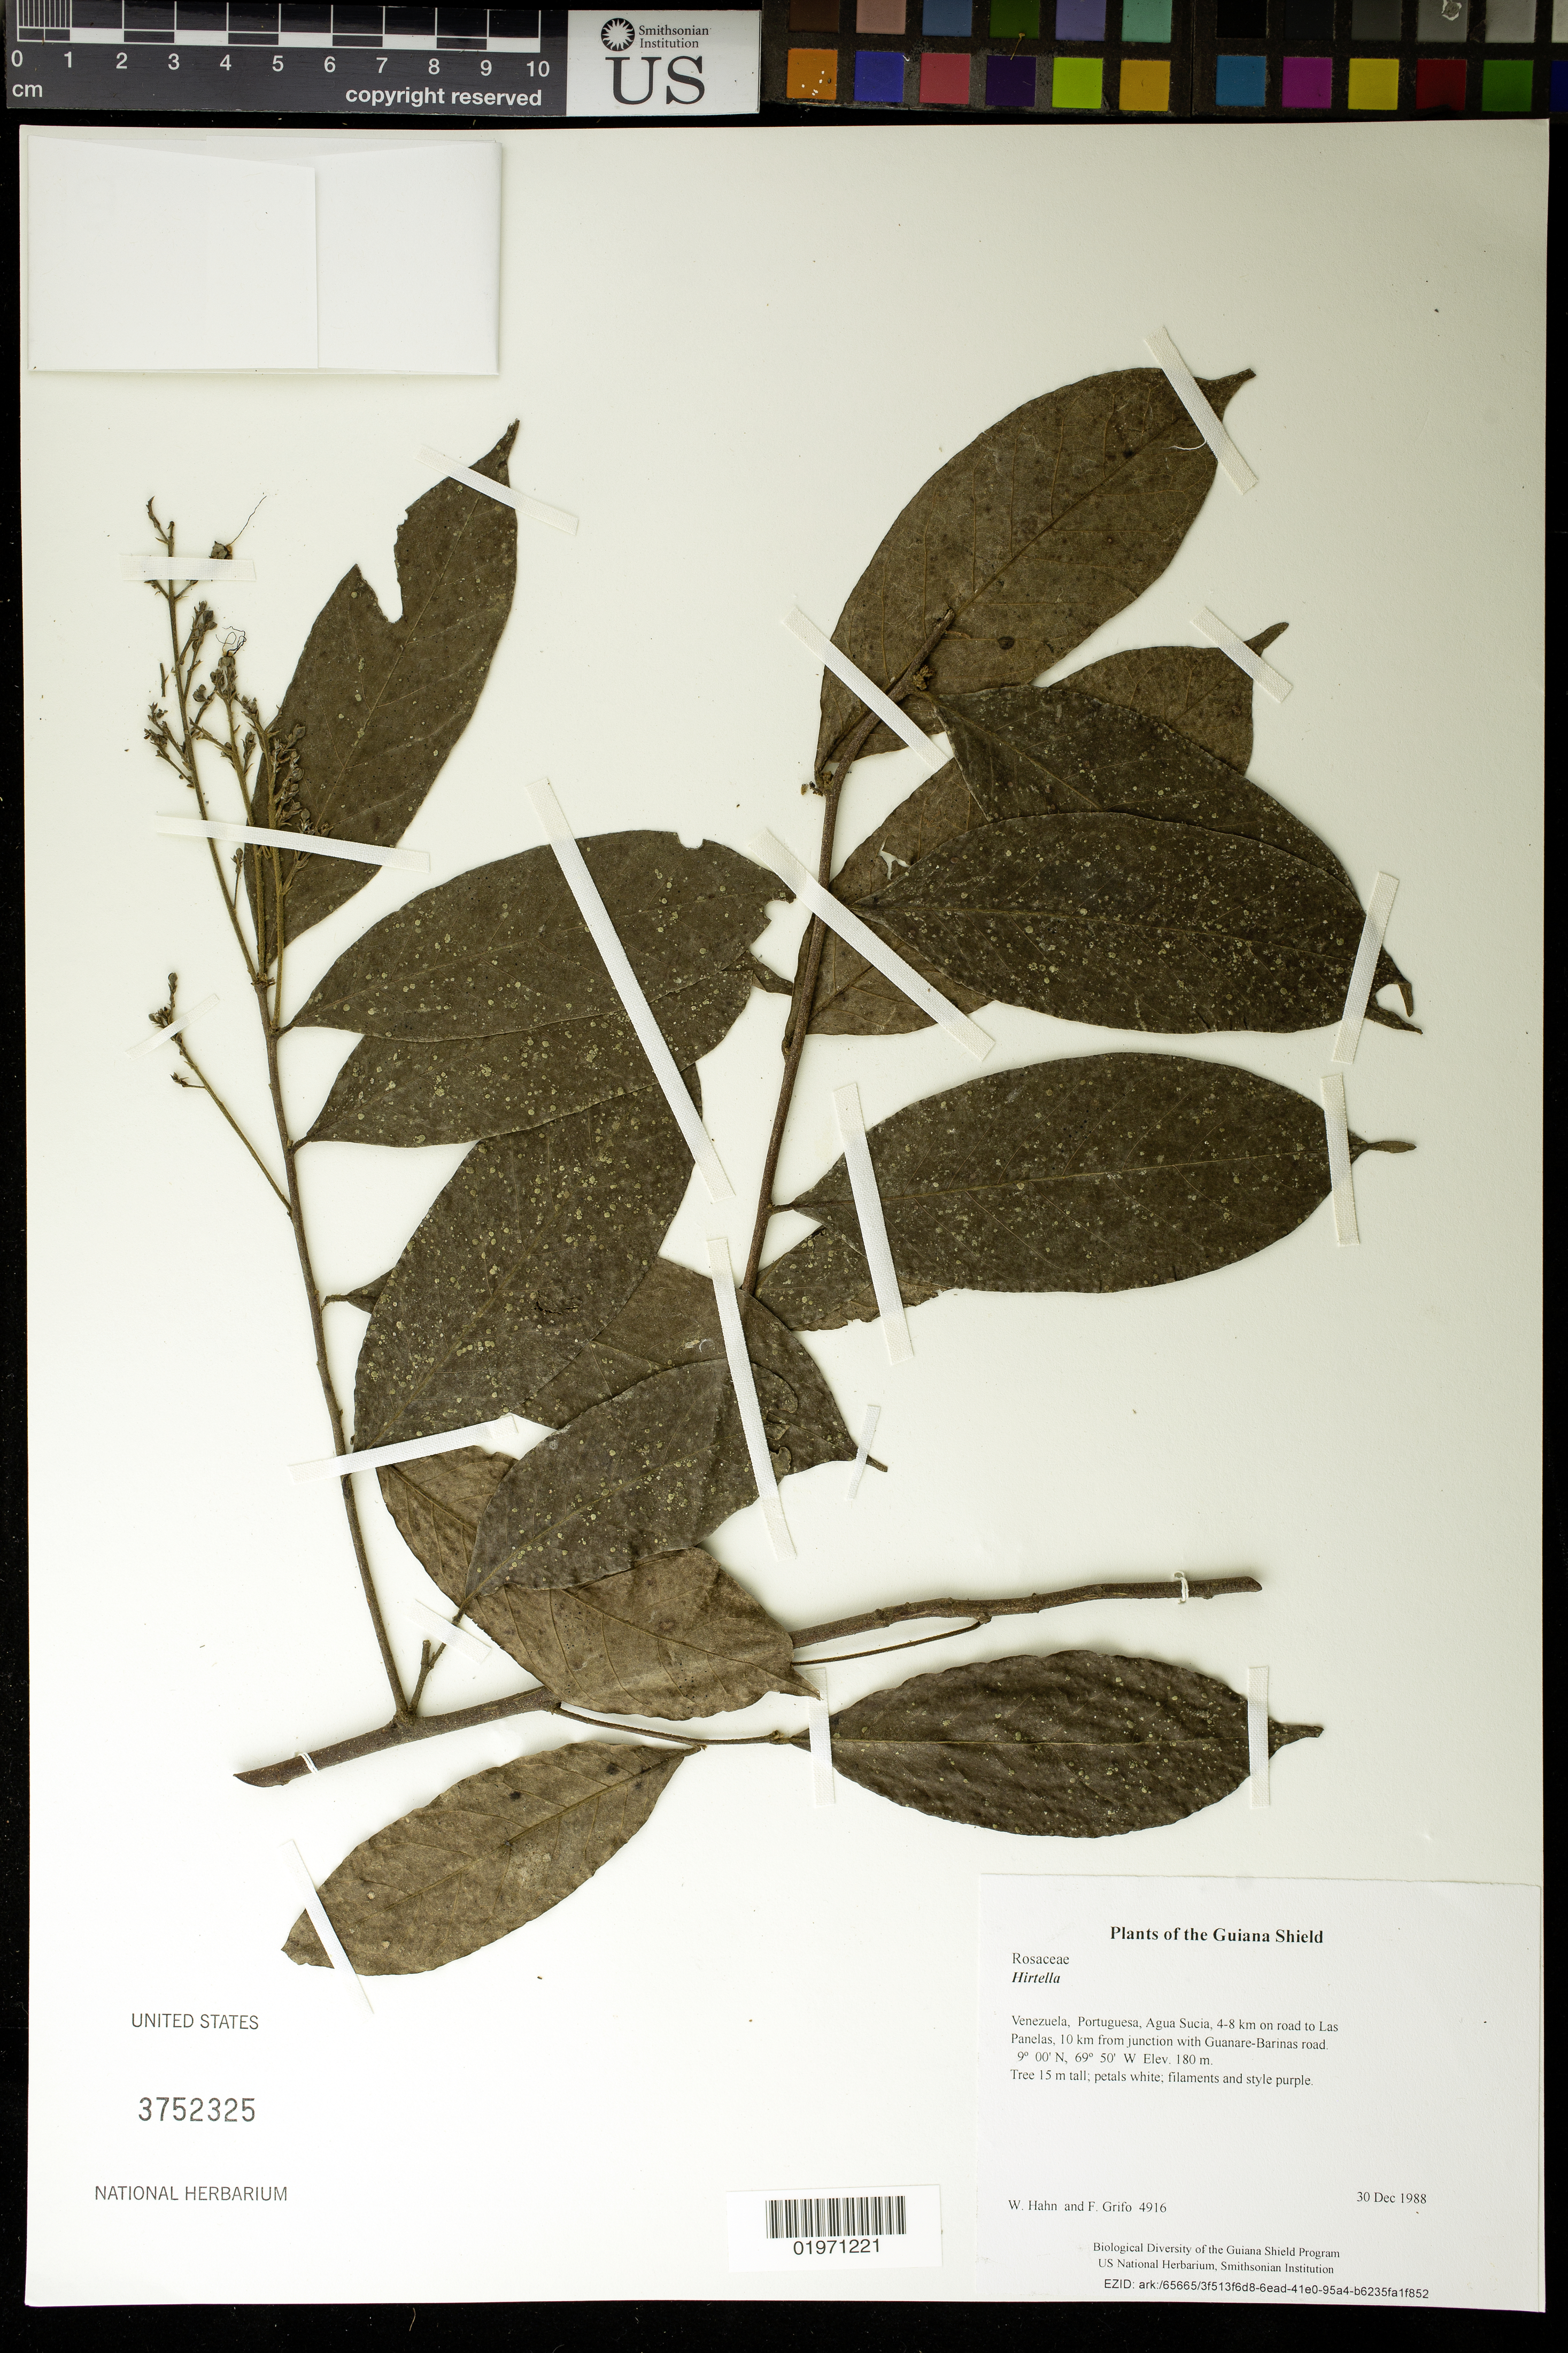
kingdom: Plantae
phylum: Tracheophyta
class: Magnoliopsida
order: Malpighiales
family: Chrysobalanaceae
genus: Hirtella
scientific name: Hirtella sp.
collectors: W. Hahn & F. Grifo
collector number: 4916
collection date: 1988-12-30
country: Venezuela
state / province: Portuguesa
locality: Agua Sucia, 4-8 km on road to Las Panelas, 10 km from junction with Guanare-Barinas road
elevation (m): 180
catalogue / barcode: US 3752325